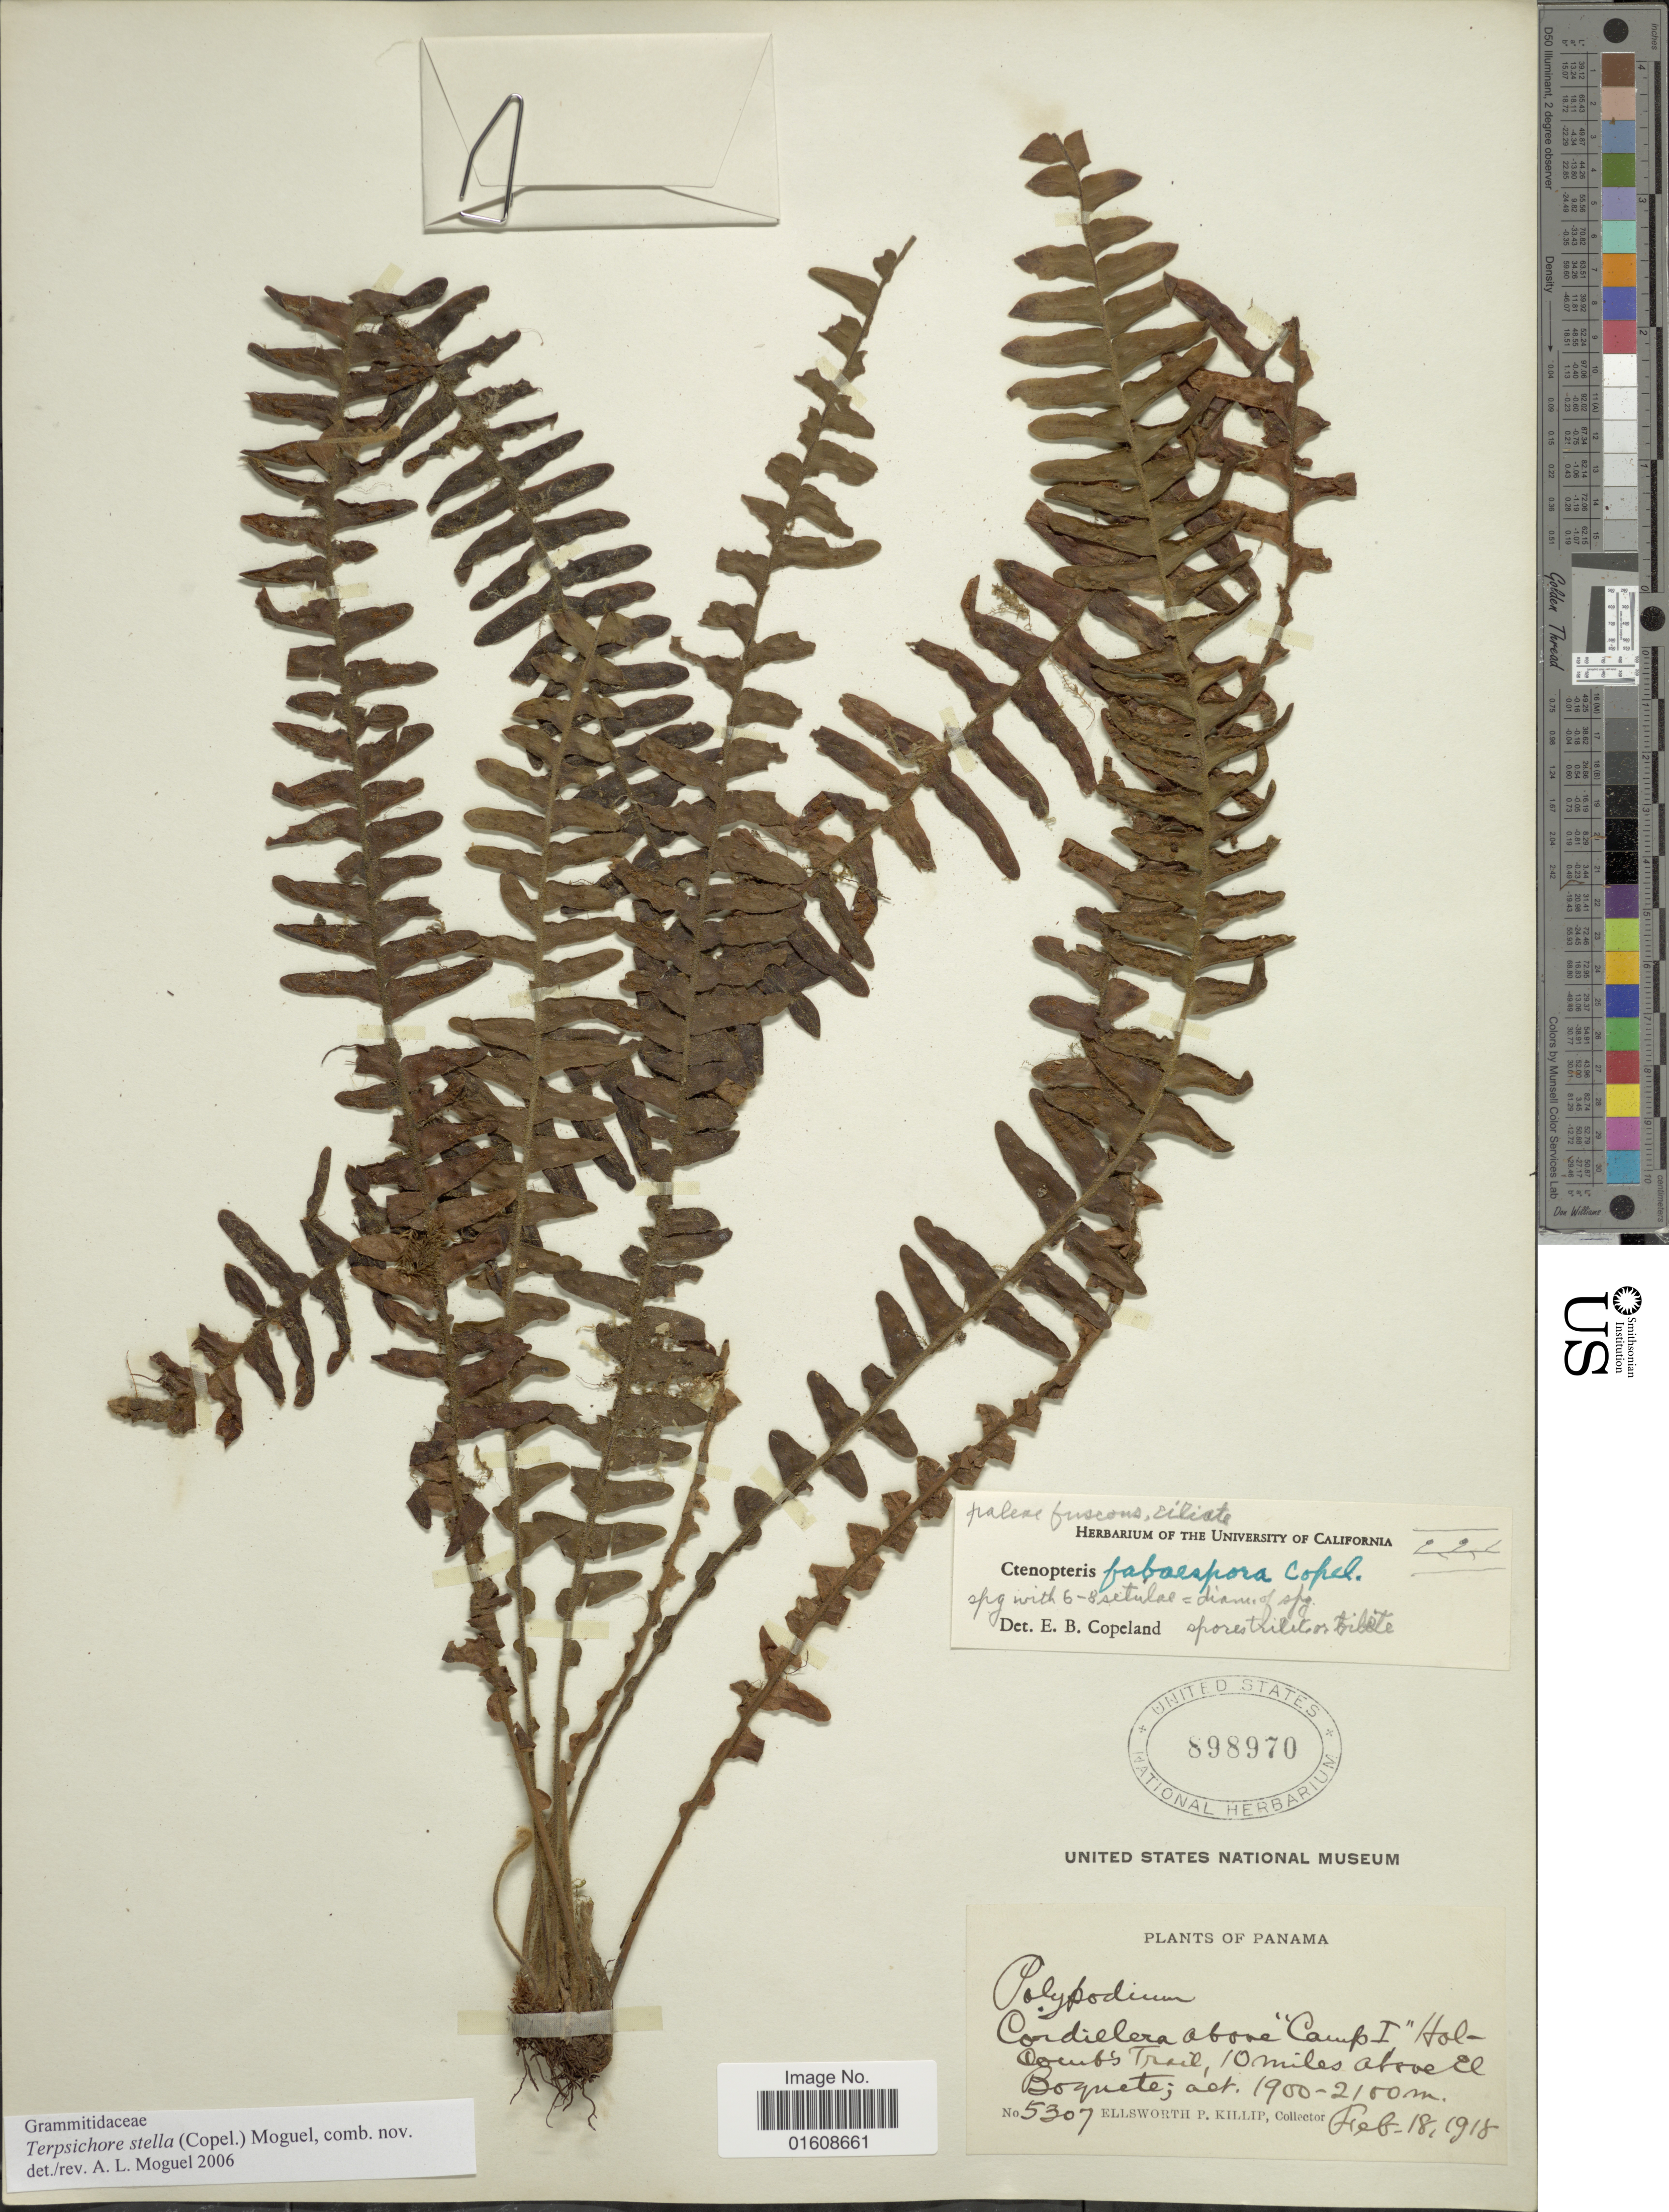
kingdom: Plantae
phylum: Tracheophyta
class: Polypodiopsida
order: Polypodiales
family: Polypodiaceae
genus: Alansmia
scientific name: Alansmia stella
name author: (Copel.) Moguel & M. Kessler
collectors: E. P. Killip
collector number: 5307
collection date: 1918-02-18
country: Panama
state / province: Chiriqui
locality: Cordillera above "Camp I" Holcomb's Trail, 10 miles above El Boquete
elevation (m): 1900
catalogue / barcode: US 898970